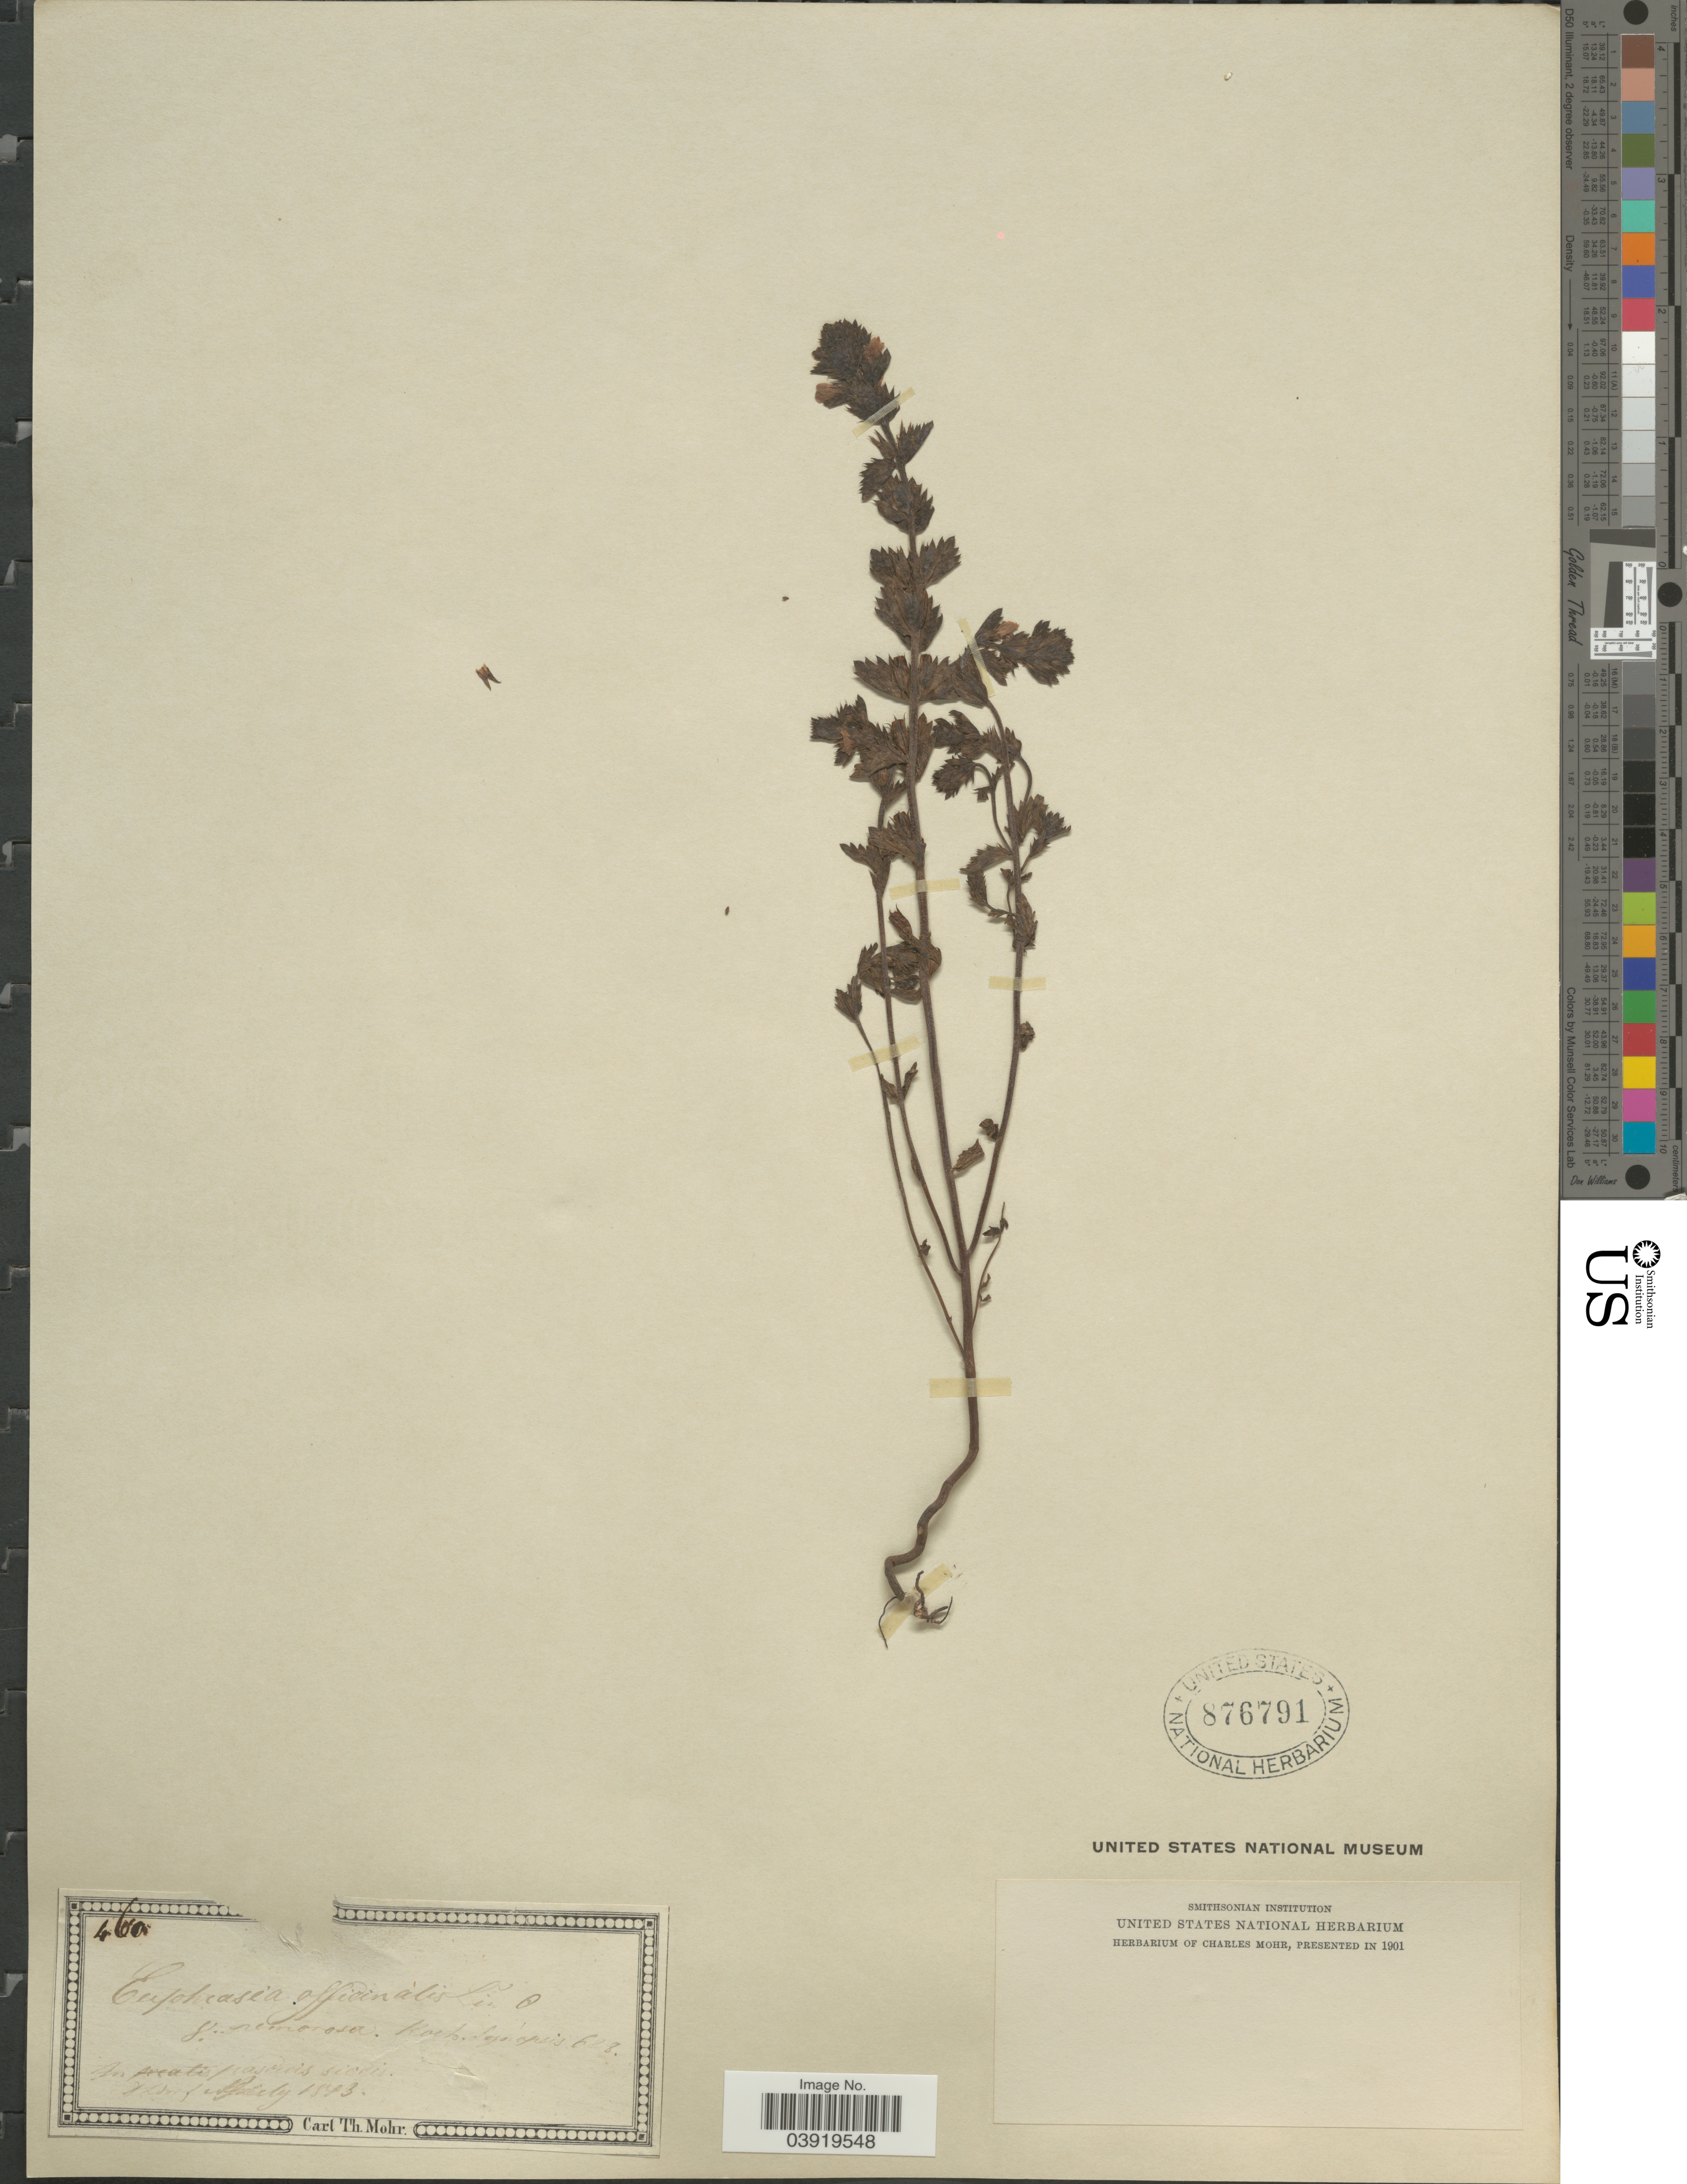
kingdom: Plantae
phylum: Tracheophyta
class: Magnoliopsida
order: Lamiales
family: Orobanchaceae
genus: Euphrasia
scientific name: Euphrasia officinalis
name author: L.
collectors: Mohr, C. T. (herbarium)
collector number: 460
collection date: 1843-08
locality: In pascius siccis.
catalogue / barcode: US 876791